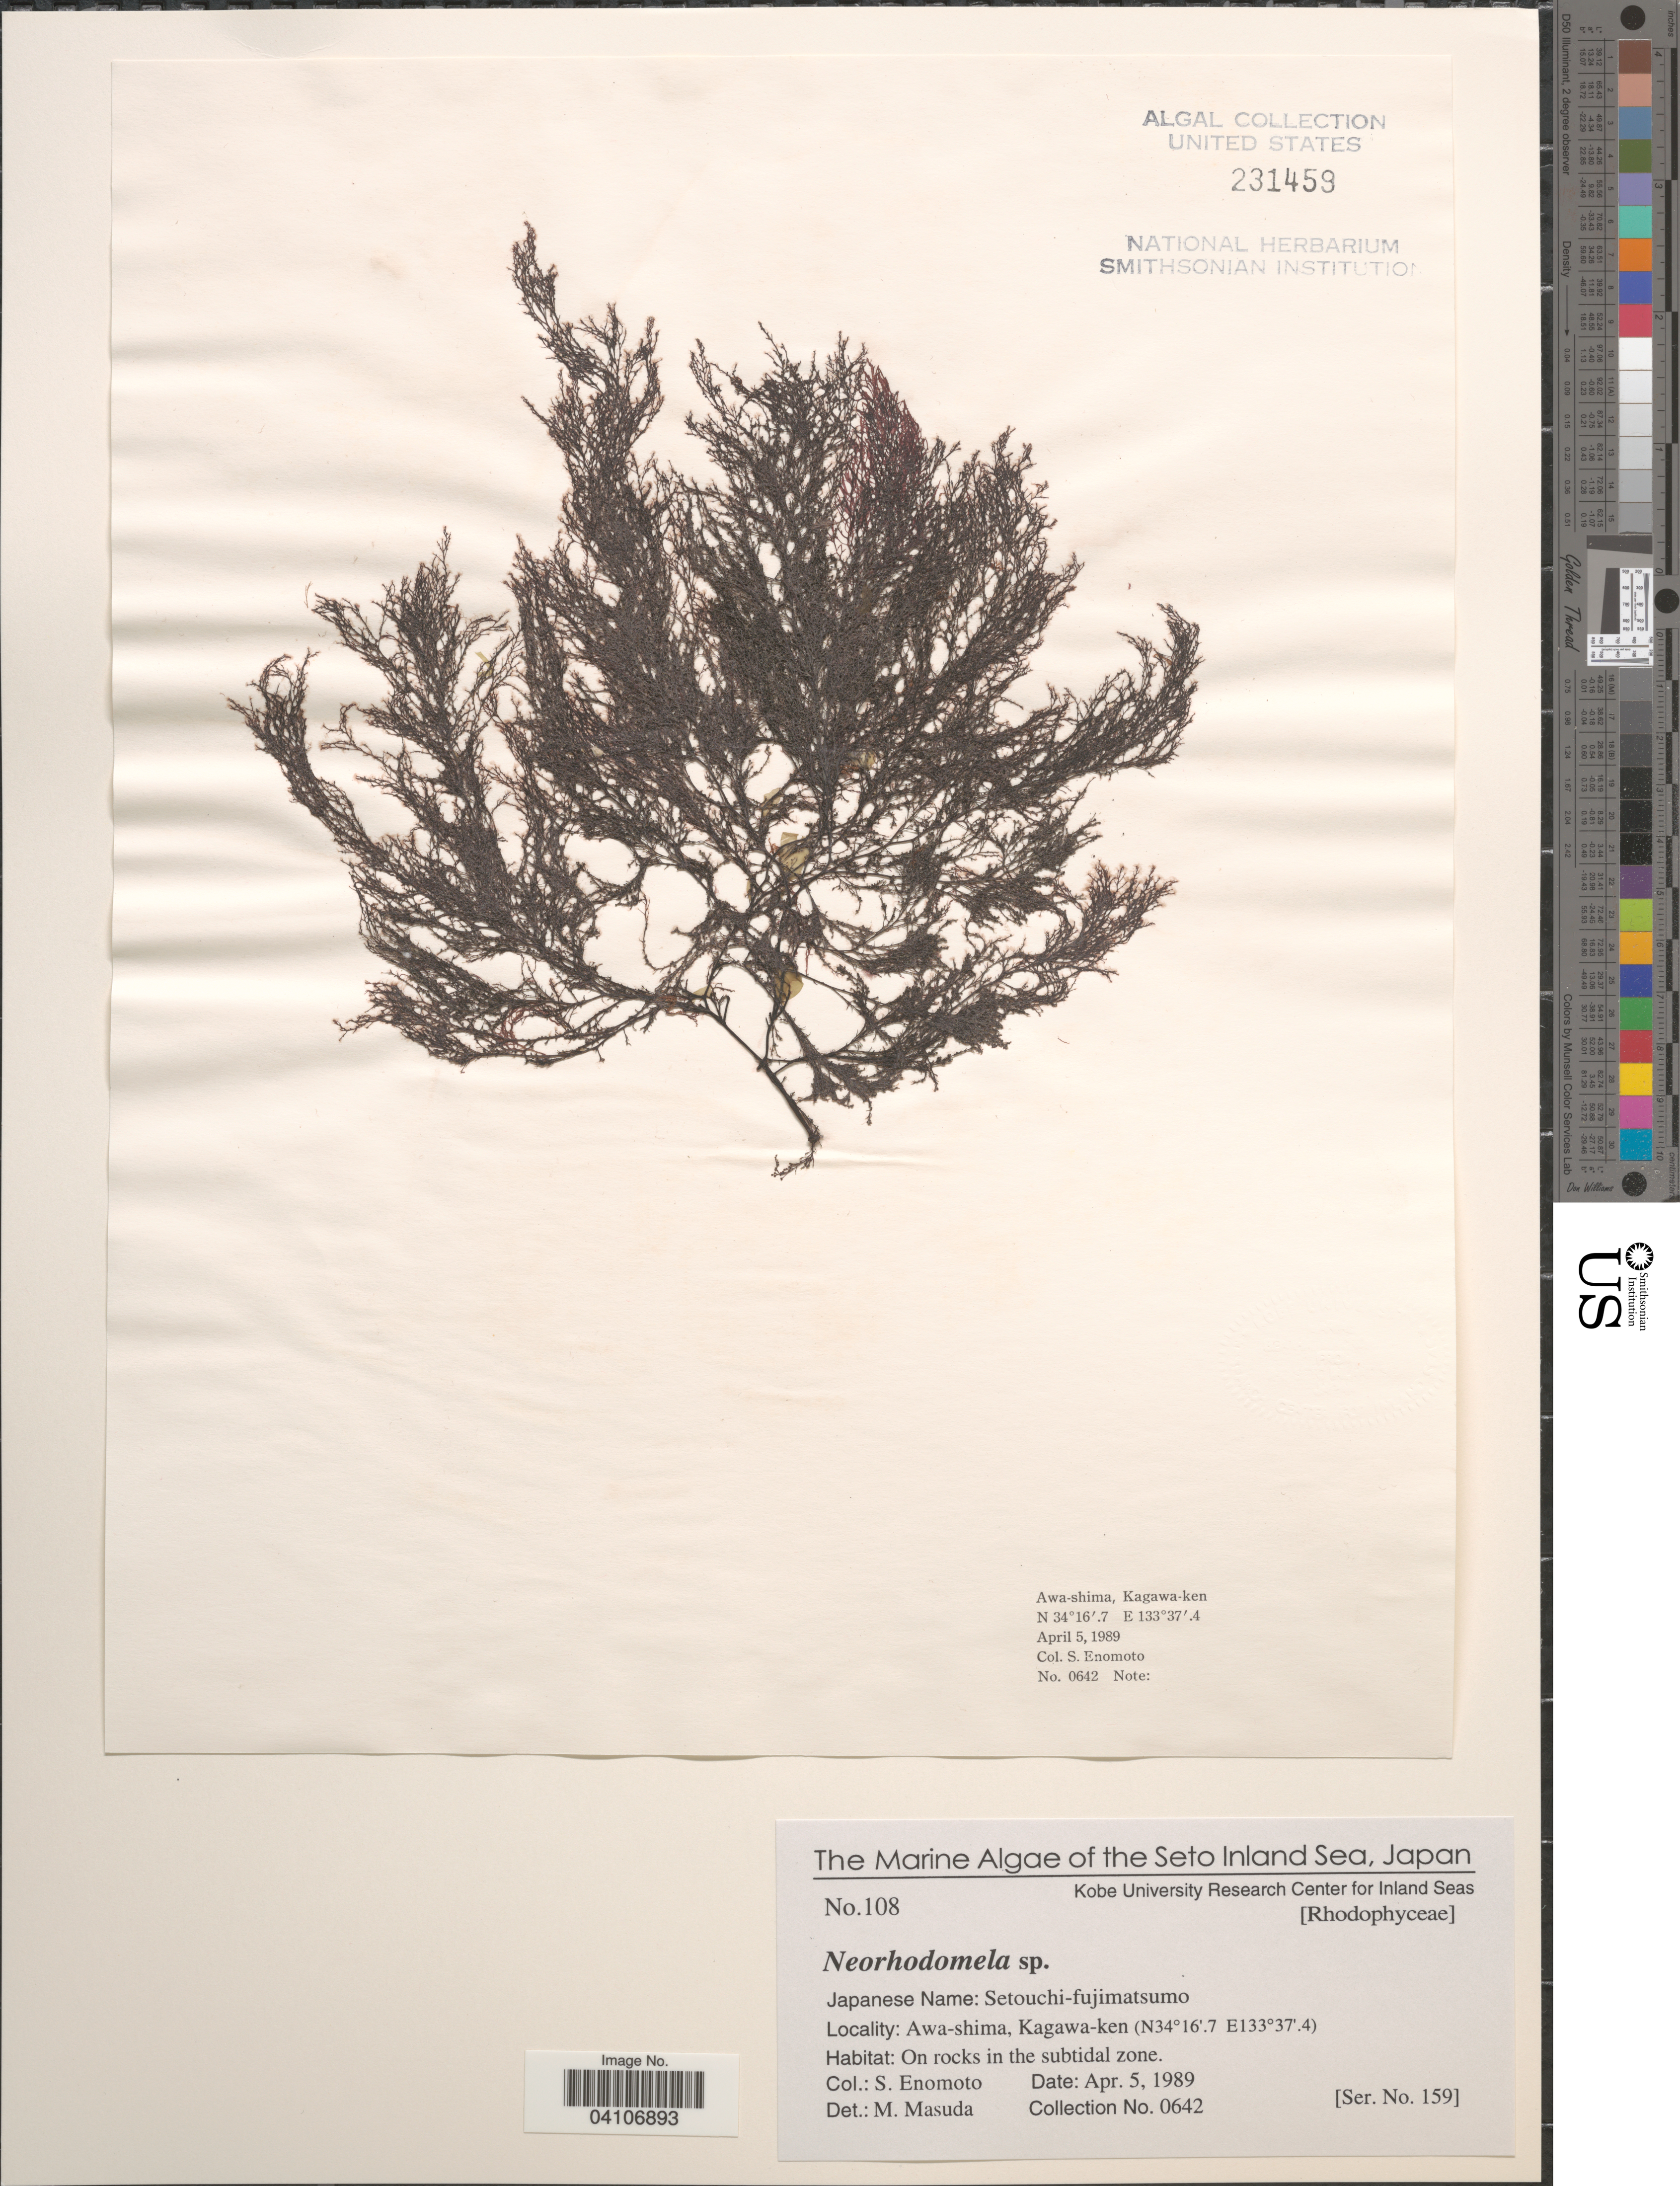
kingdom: Plantae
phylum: Rhodophyta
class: Florideophyceae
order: Ceramiales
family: Rhodomelaceae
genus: Neorhodomela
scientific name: Neorhodomela sp.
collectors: S. Enomoto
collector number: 0642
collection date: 1989-04-05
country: Japan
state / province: Kagawa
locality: The Seto Inland Sea. Awa-shima, Kagawa-ken. On rocks in the subtidal zone.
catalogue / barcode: US 231459